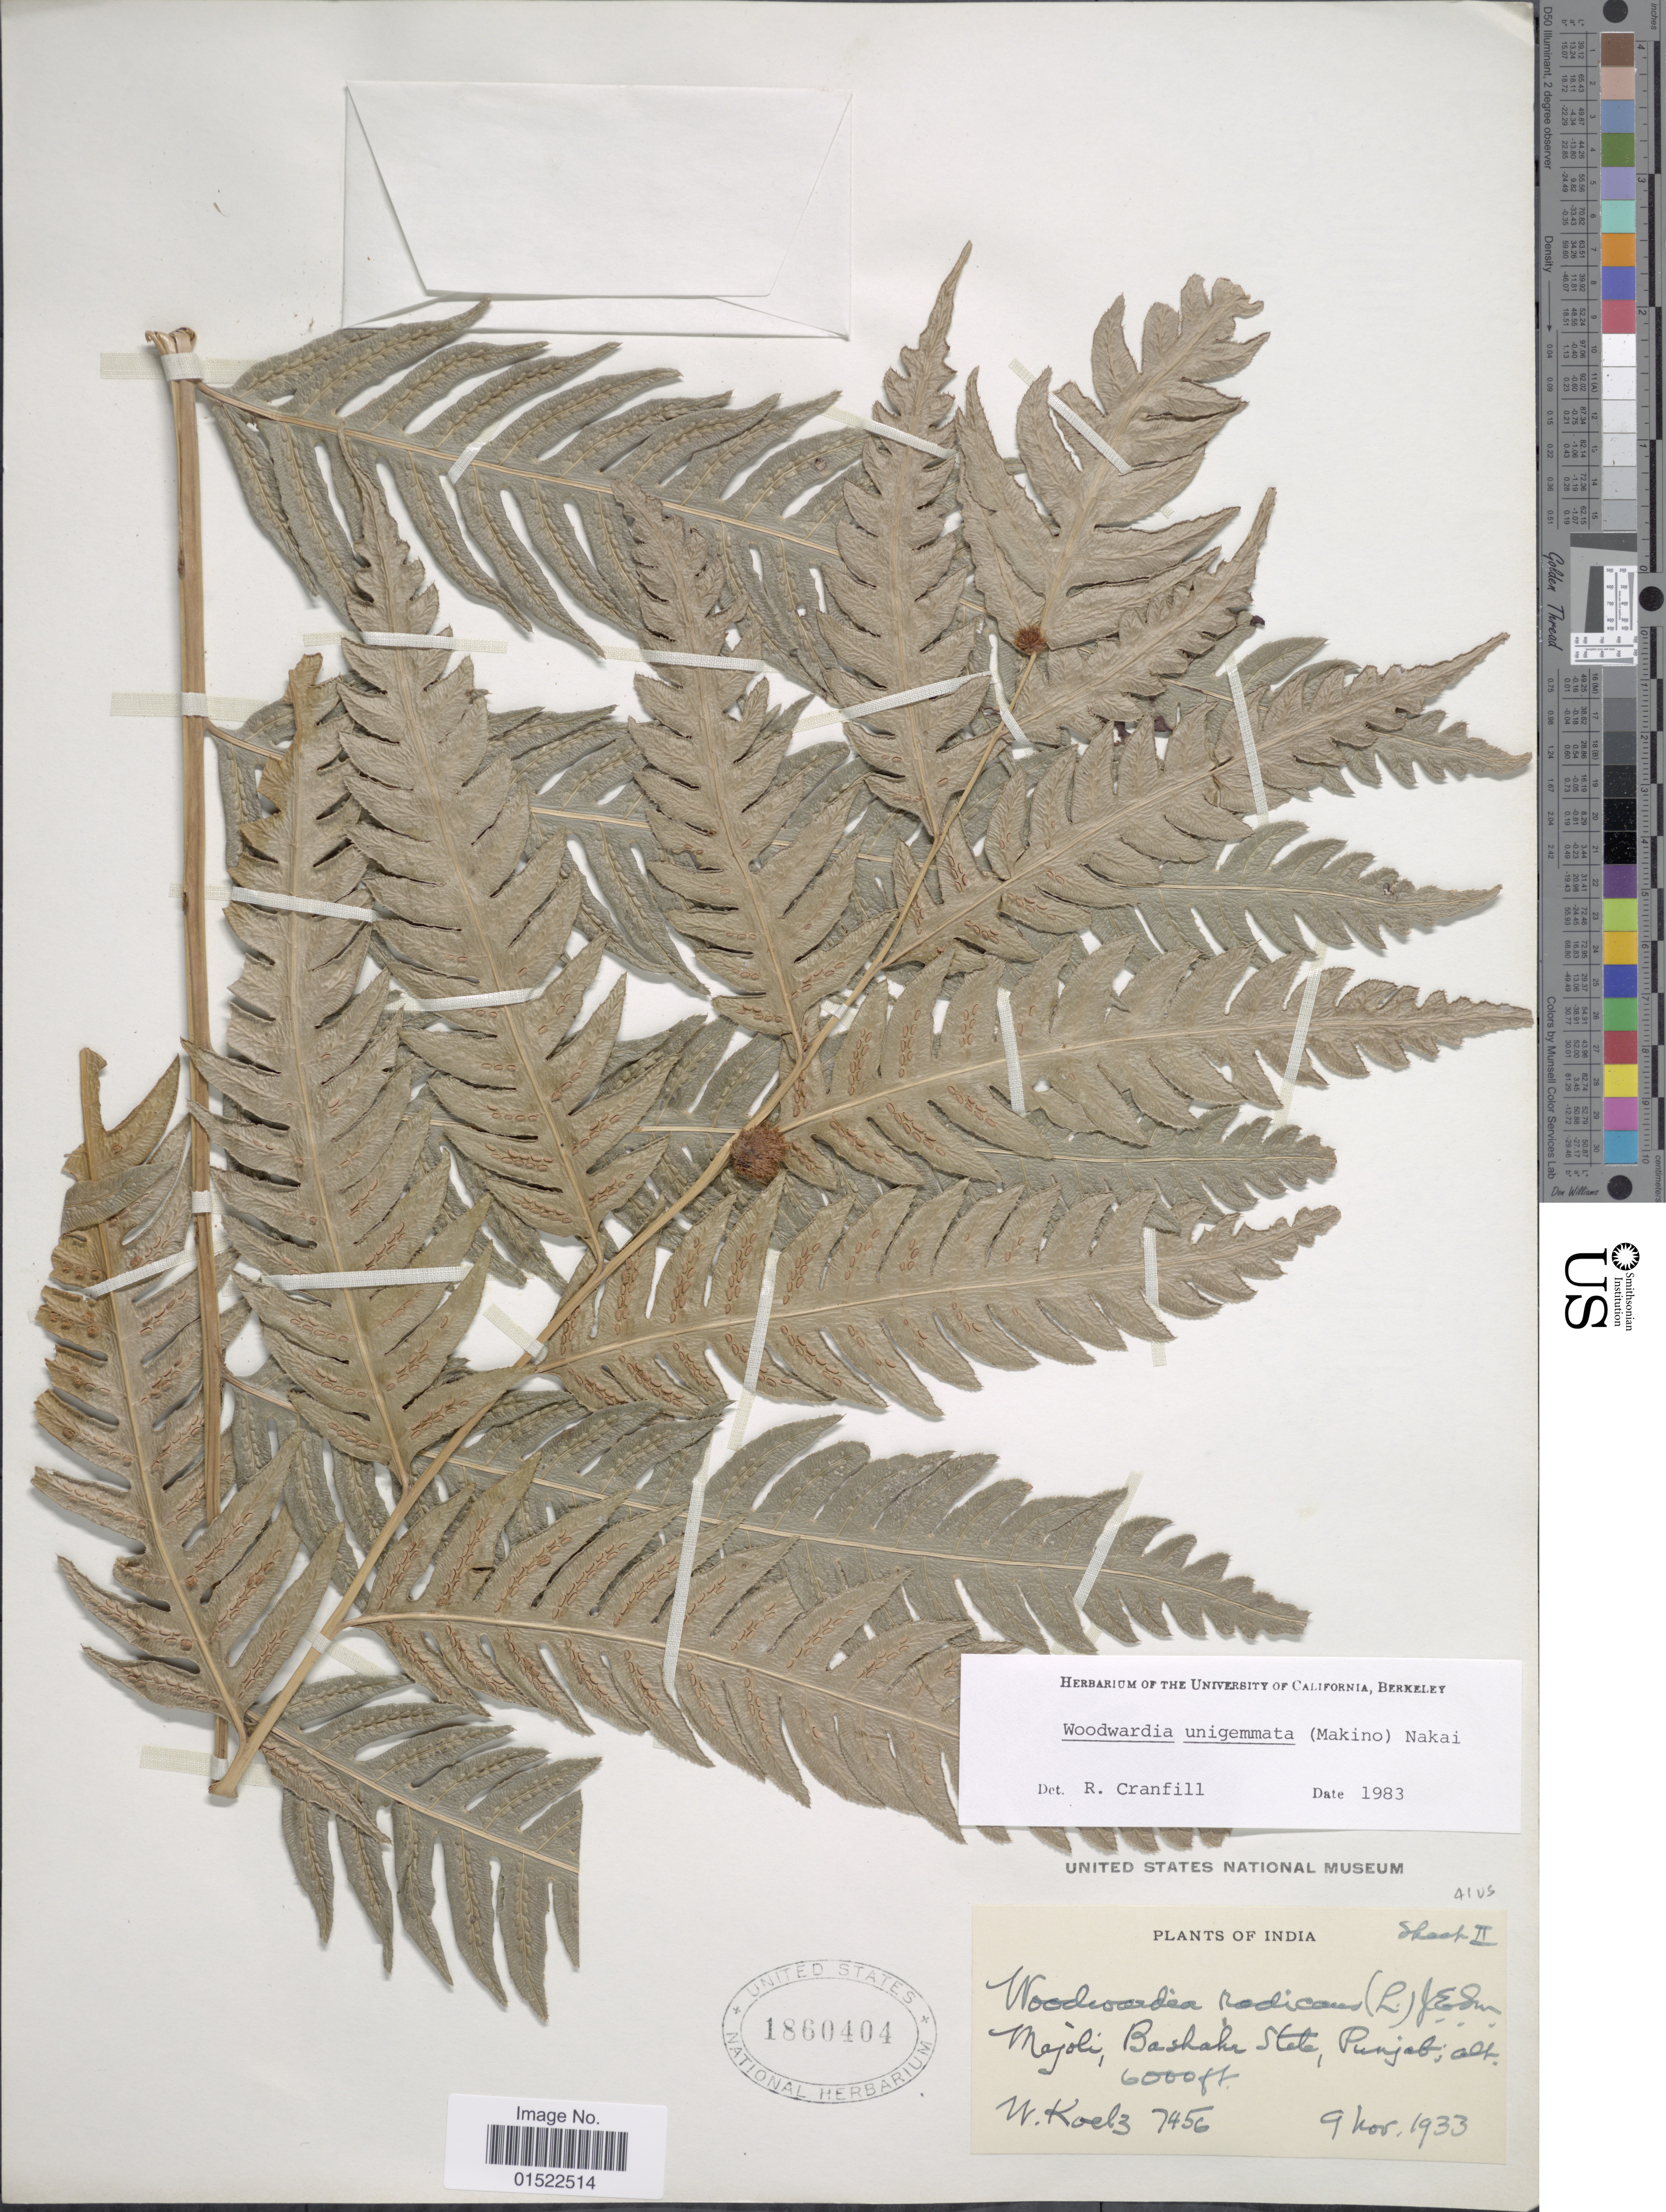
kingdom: Plantae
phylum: Tracheophyta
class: Polypodiopsida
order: Polypodiales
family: Blechnaceae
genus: Woodwardia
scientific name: Woodwardia unigemmata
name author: (Makino) Nakai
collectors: W. N. Koelz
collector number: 7456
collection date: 1933-11-09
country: India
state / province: Punjab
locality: Majoli, Bashahr State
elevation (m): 1829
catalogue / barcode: US 1860404